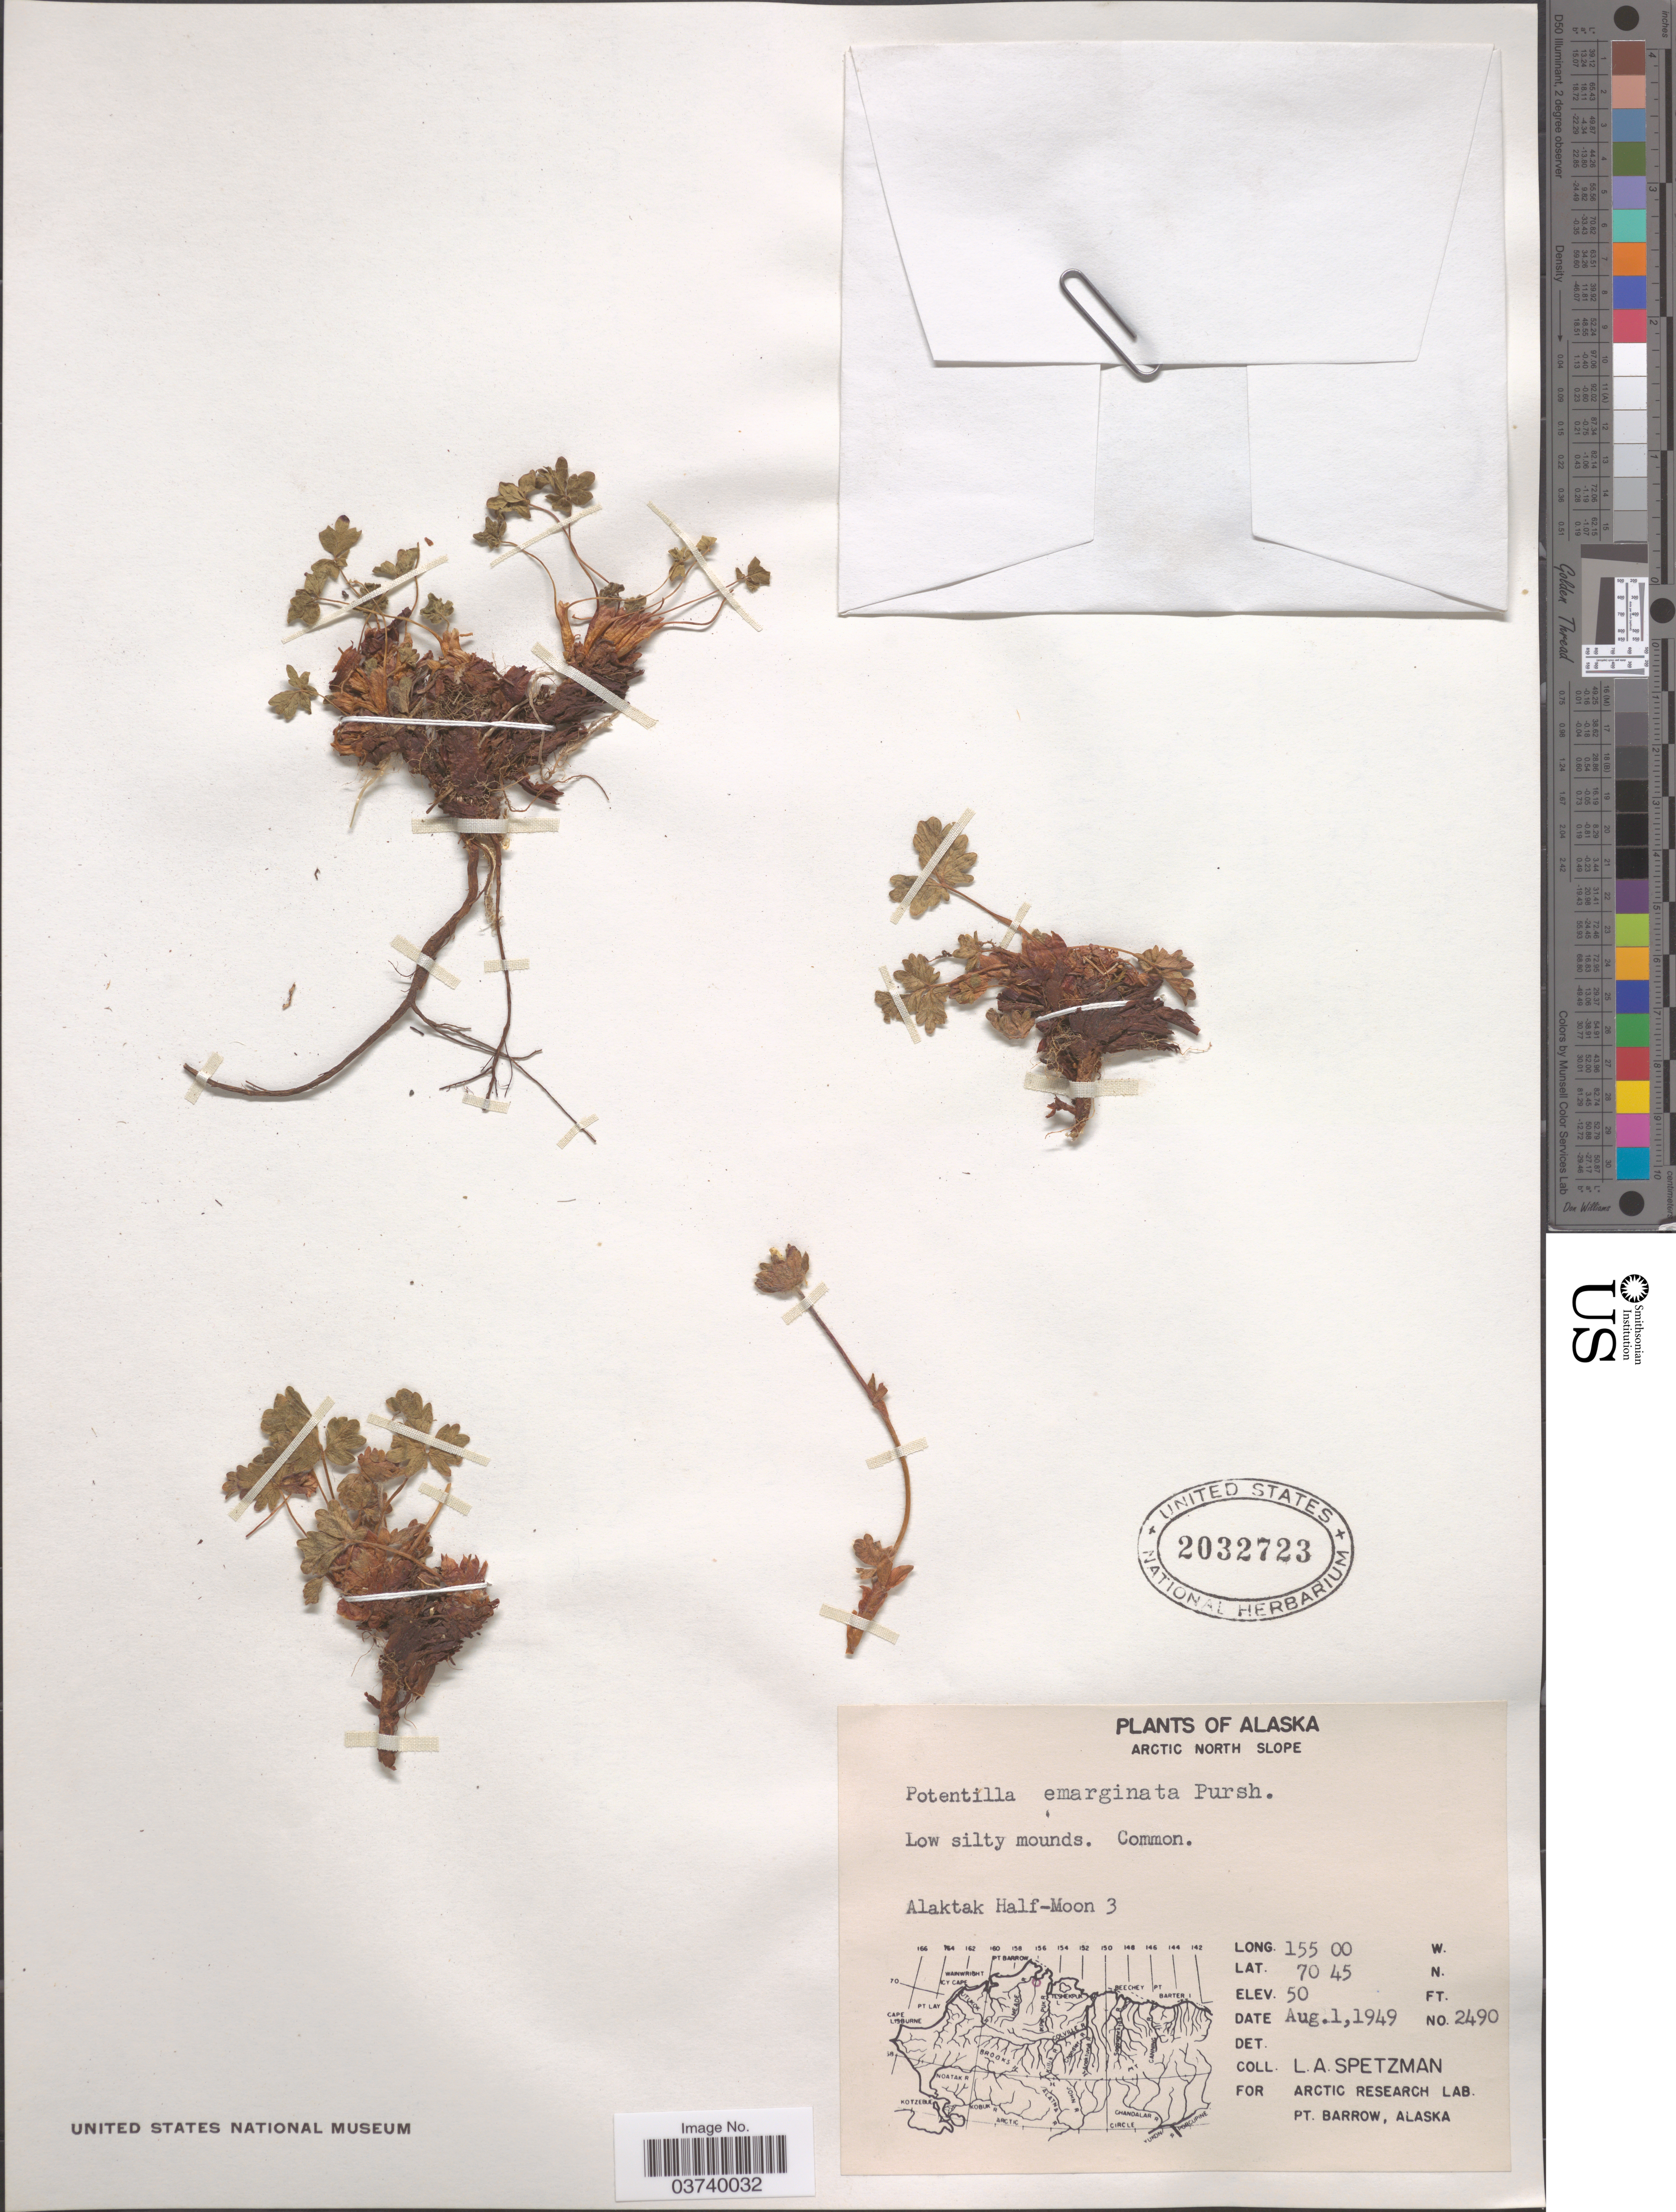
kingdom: Plantae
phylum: Tracheophyta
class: Magnoliopsida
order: Rosales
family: Rosaceae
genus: Potentilla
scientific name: Potentilla hyparctica subsp. hyparctica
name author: Malte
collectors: L. Spetzman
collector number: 2490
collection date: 1949-08-01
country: United States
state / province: Alaska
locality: Arctic North Slope. Alaktak Half-Moon 3.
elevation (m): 15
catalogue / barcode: US 2032723